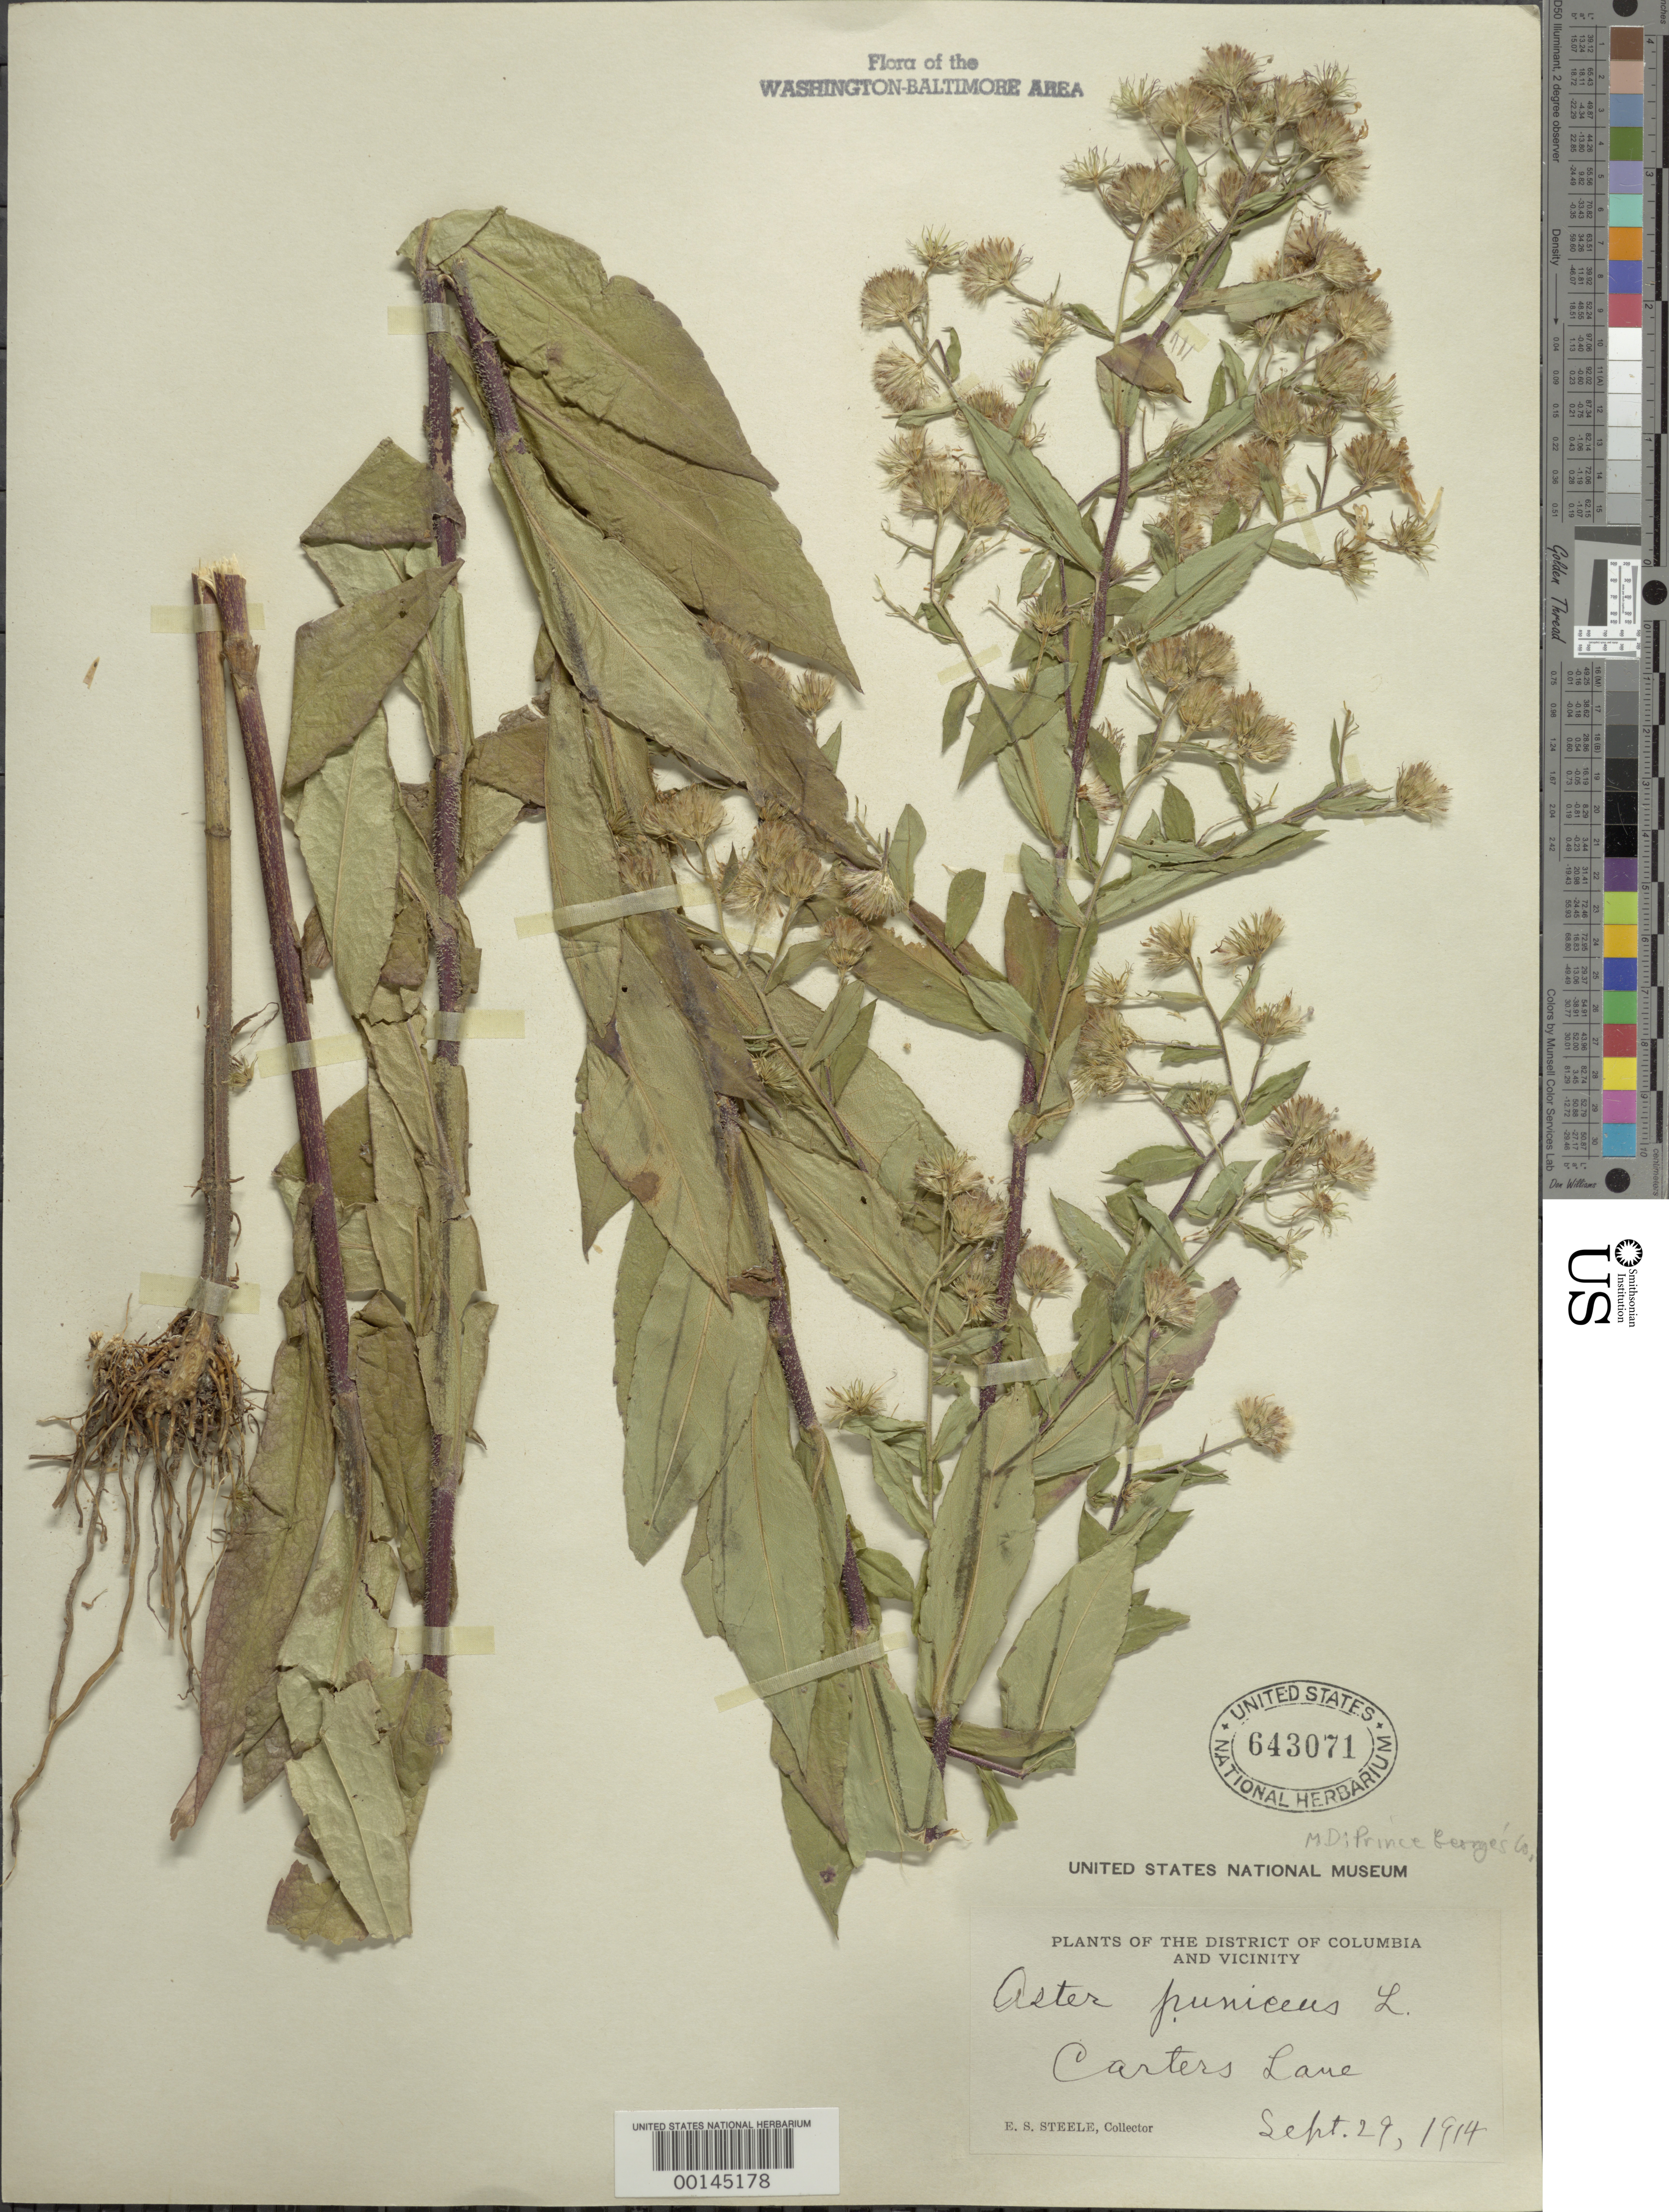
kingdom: Plantae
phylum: Tracheophyta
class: Magnoliopsida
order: Asterales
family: Asteraceae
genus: Symphyotrichum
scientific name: Symphyotrichum puniceum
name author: (L.) Á. Löve & D. Löve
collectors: E. Steele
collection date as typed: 29 Sep 1914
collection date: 1914-09-29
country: United States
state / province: Maryland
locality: Carters Lane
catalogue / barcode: US 643071